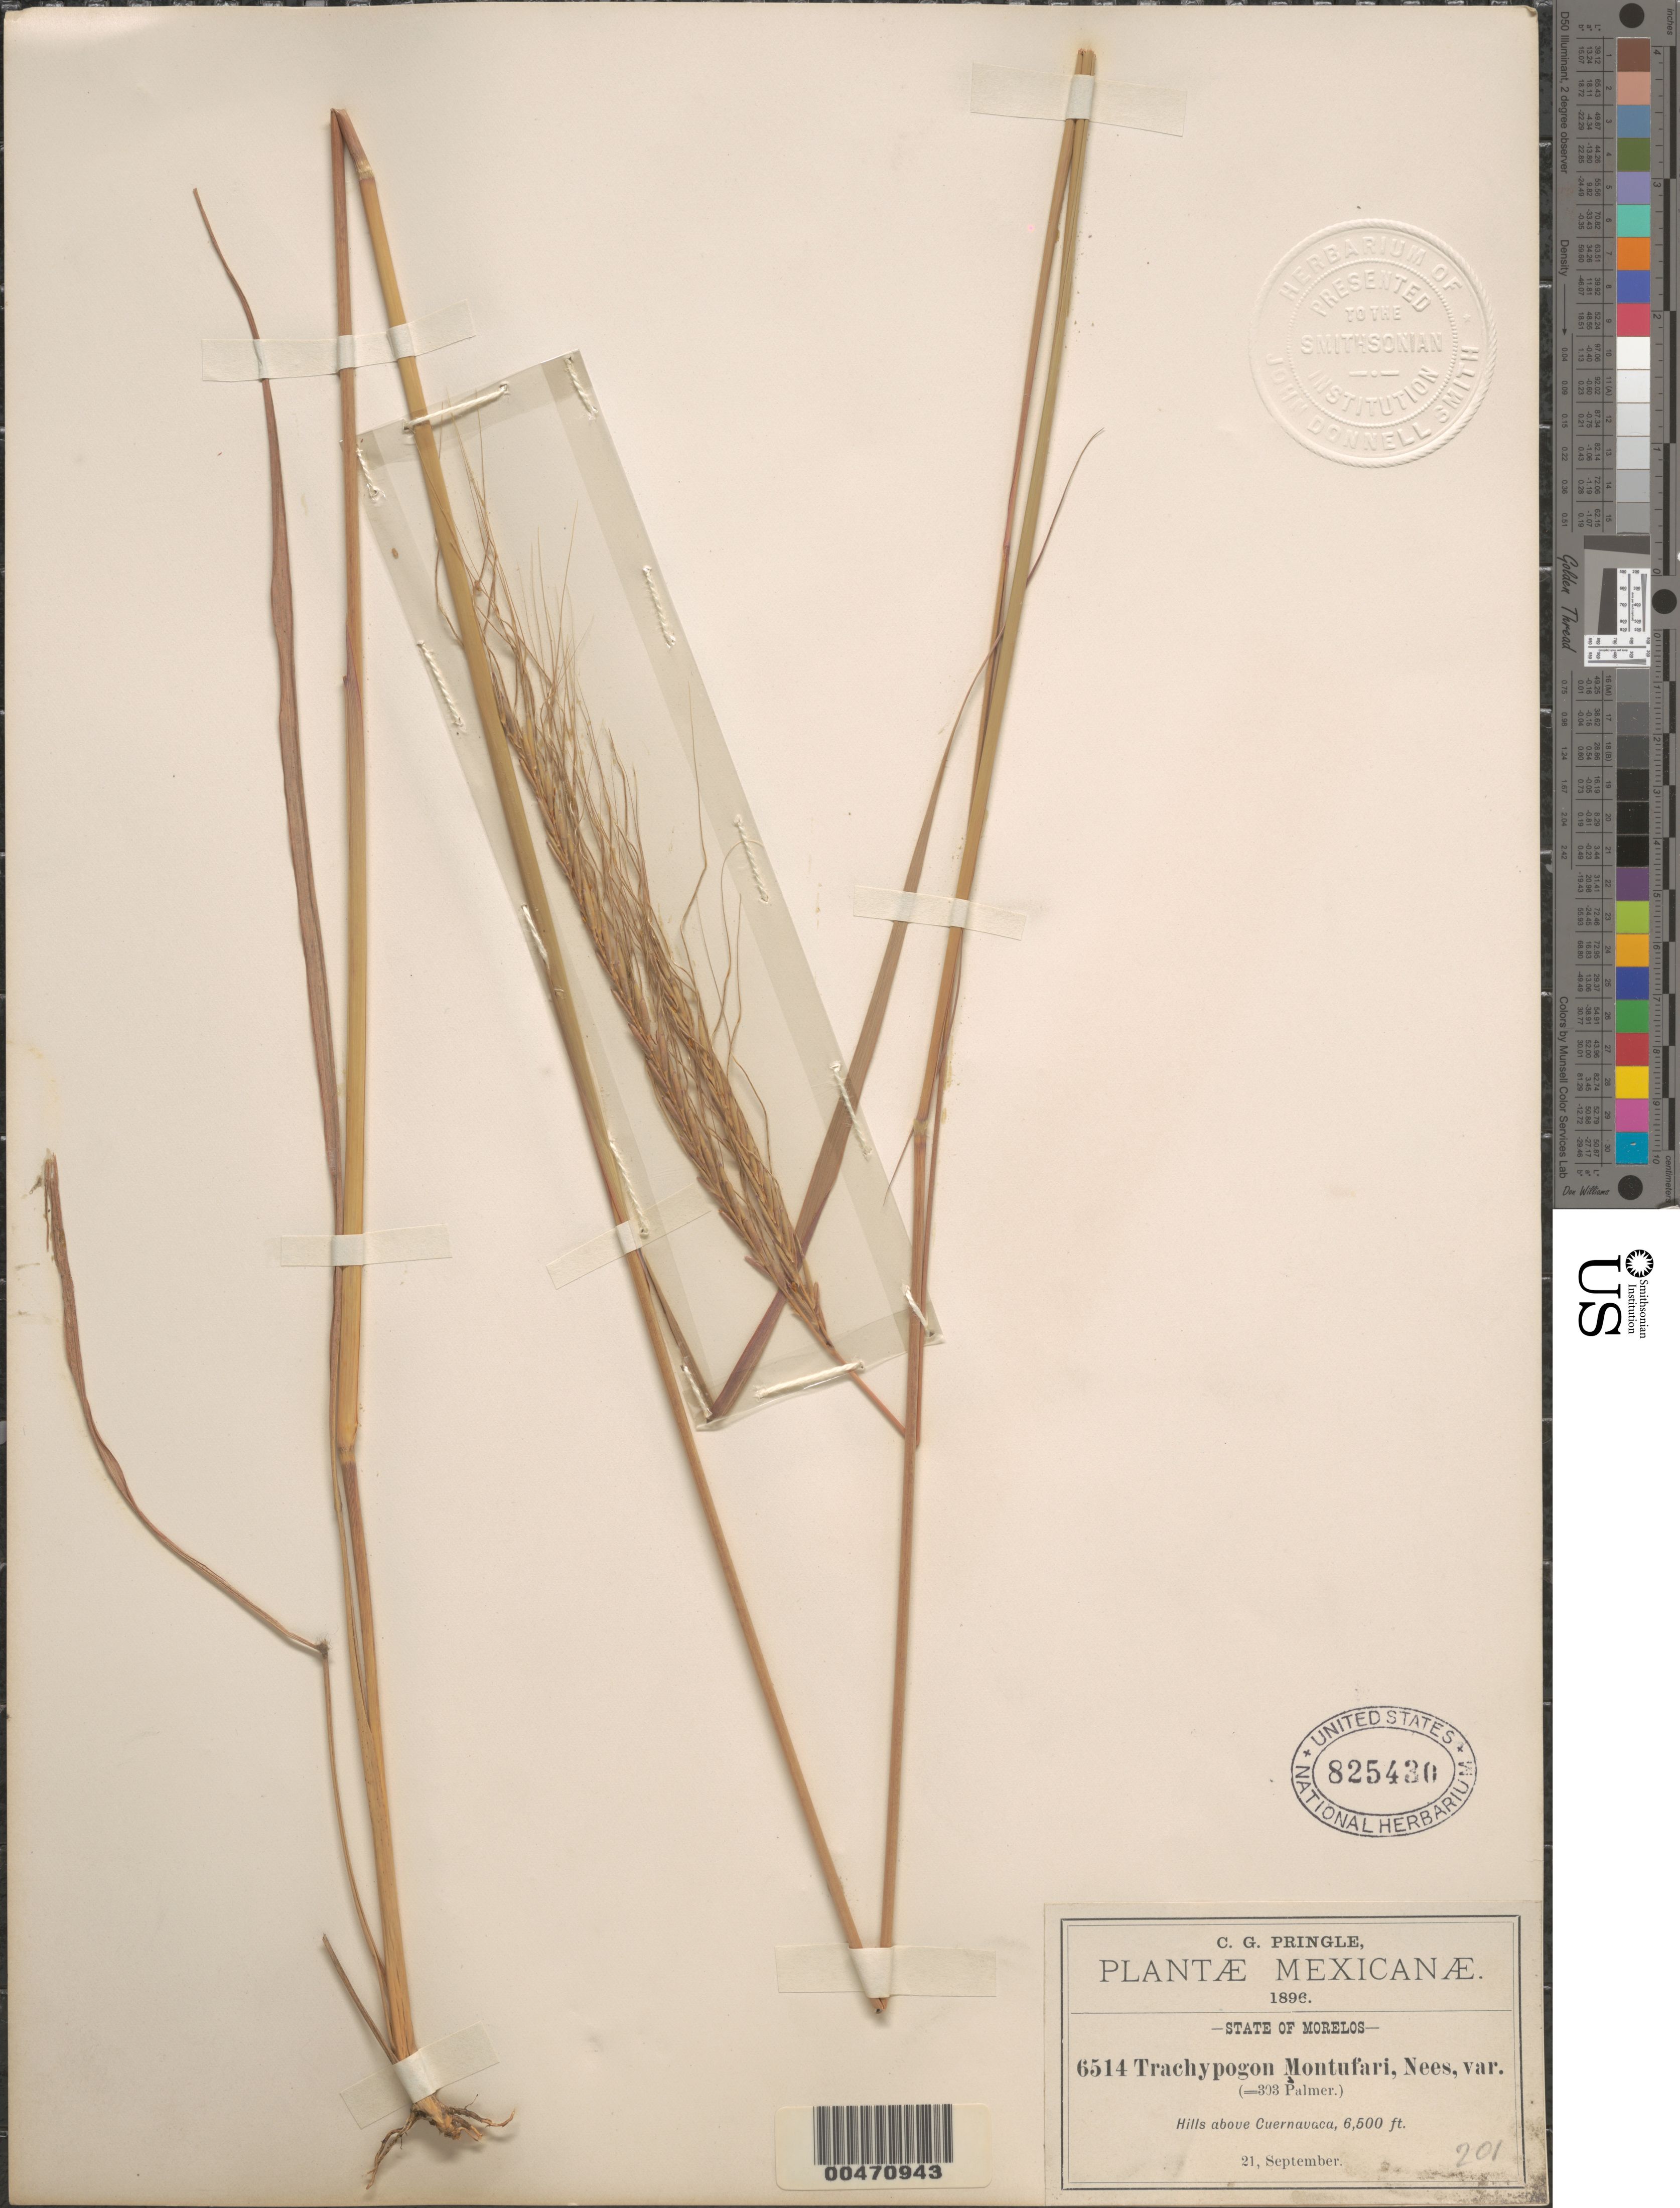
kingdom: Plantae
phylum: Tracheophyta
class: Liliopsida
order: Poales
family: Poaceae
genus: Trachypogon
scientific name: Trachypogon montufari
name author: (Kunth) Nees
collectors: C. G. Pringle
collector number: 6514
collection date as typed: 21 Sep 1896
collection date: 1896-09-21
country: Mexico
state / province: Morelos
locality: Above Cuernavaca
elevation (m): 1981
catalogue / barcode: US 825430